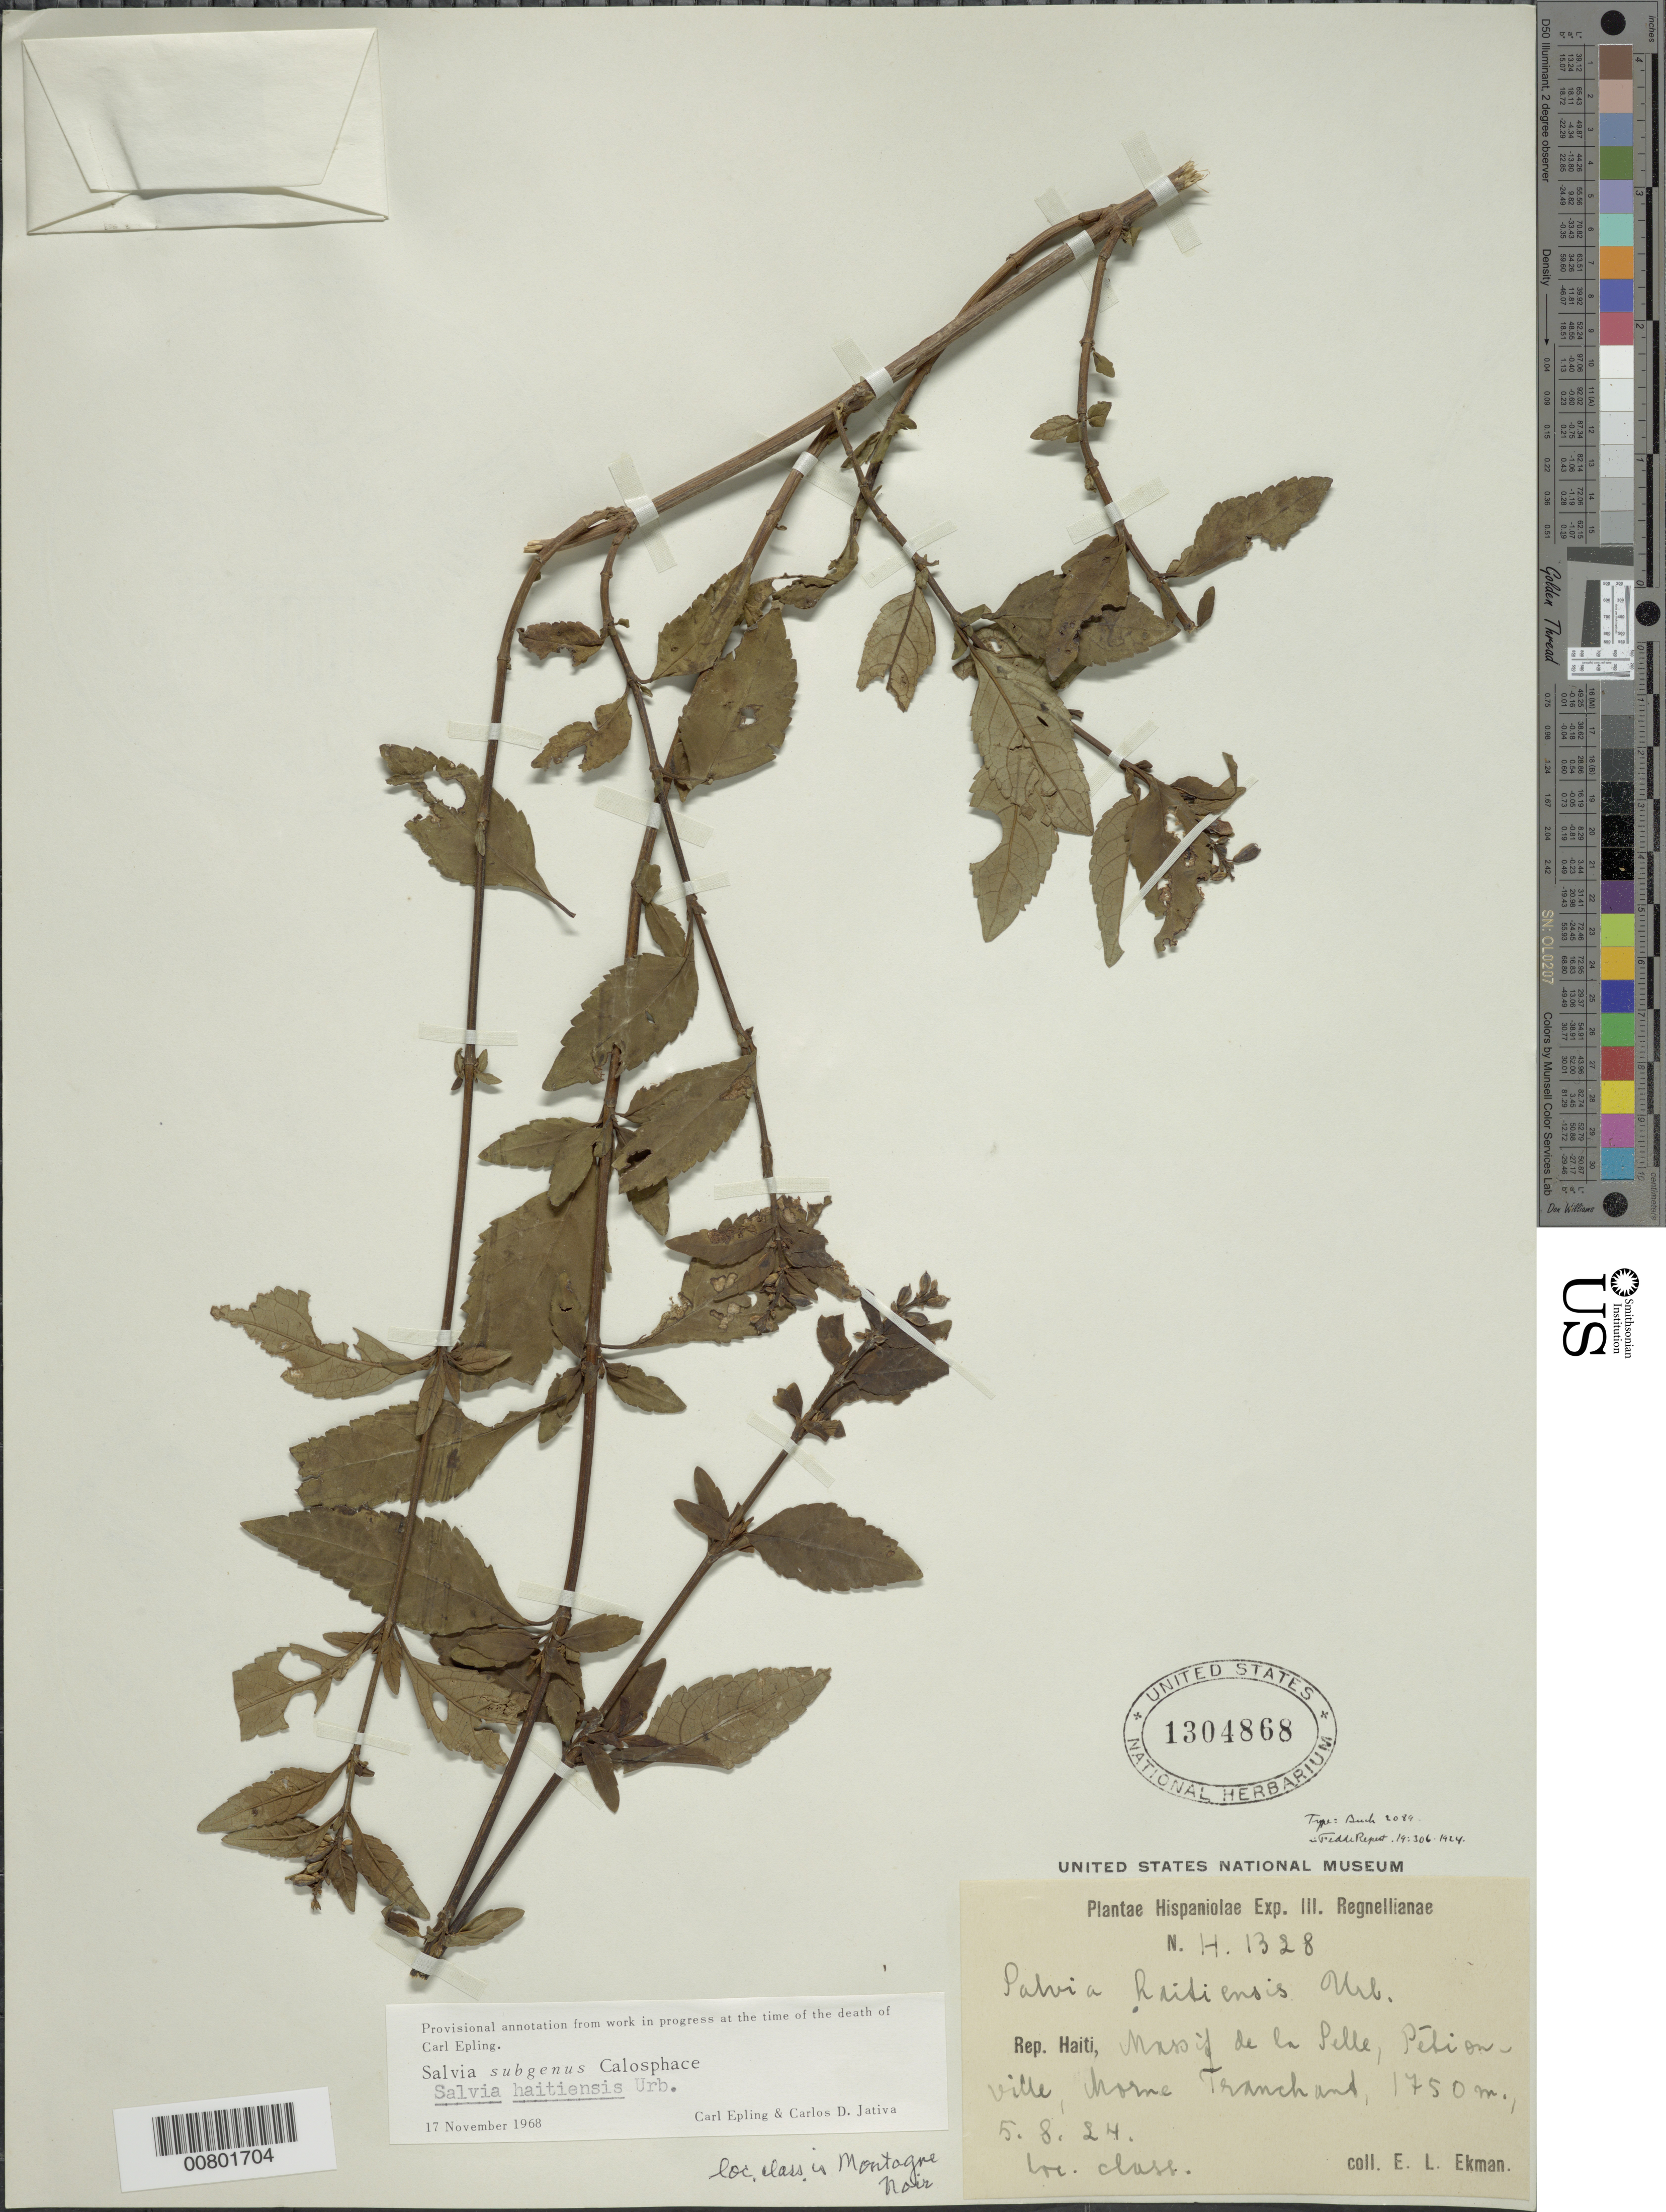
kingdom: Plantae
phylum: Tracheophyta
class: Magnoliopsida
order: Lamiales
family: Lamiaceae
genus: Salvia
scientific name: Salvia haitiensis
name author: Urb.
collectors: E. L. Ekman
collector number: H 1328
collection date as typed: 05 Aug 1924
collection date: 1924-08-05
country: Haiti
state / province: Ouest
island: Hispaniola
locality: Massif de la Selle, Pétionville, Morne Tranchant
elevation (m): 1750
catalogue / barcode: US 1304868